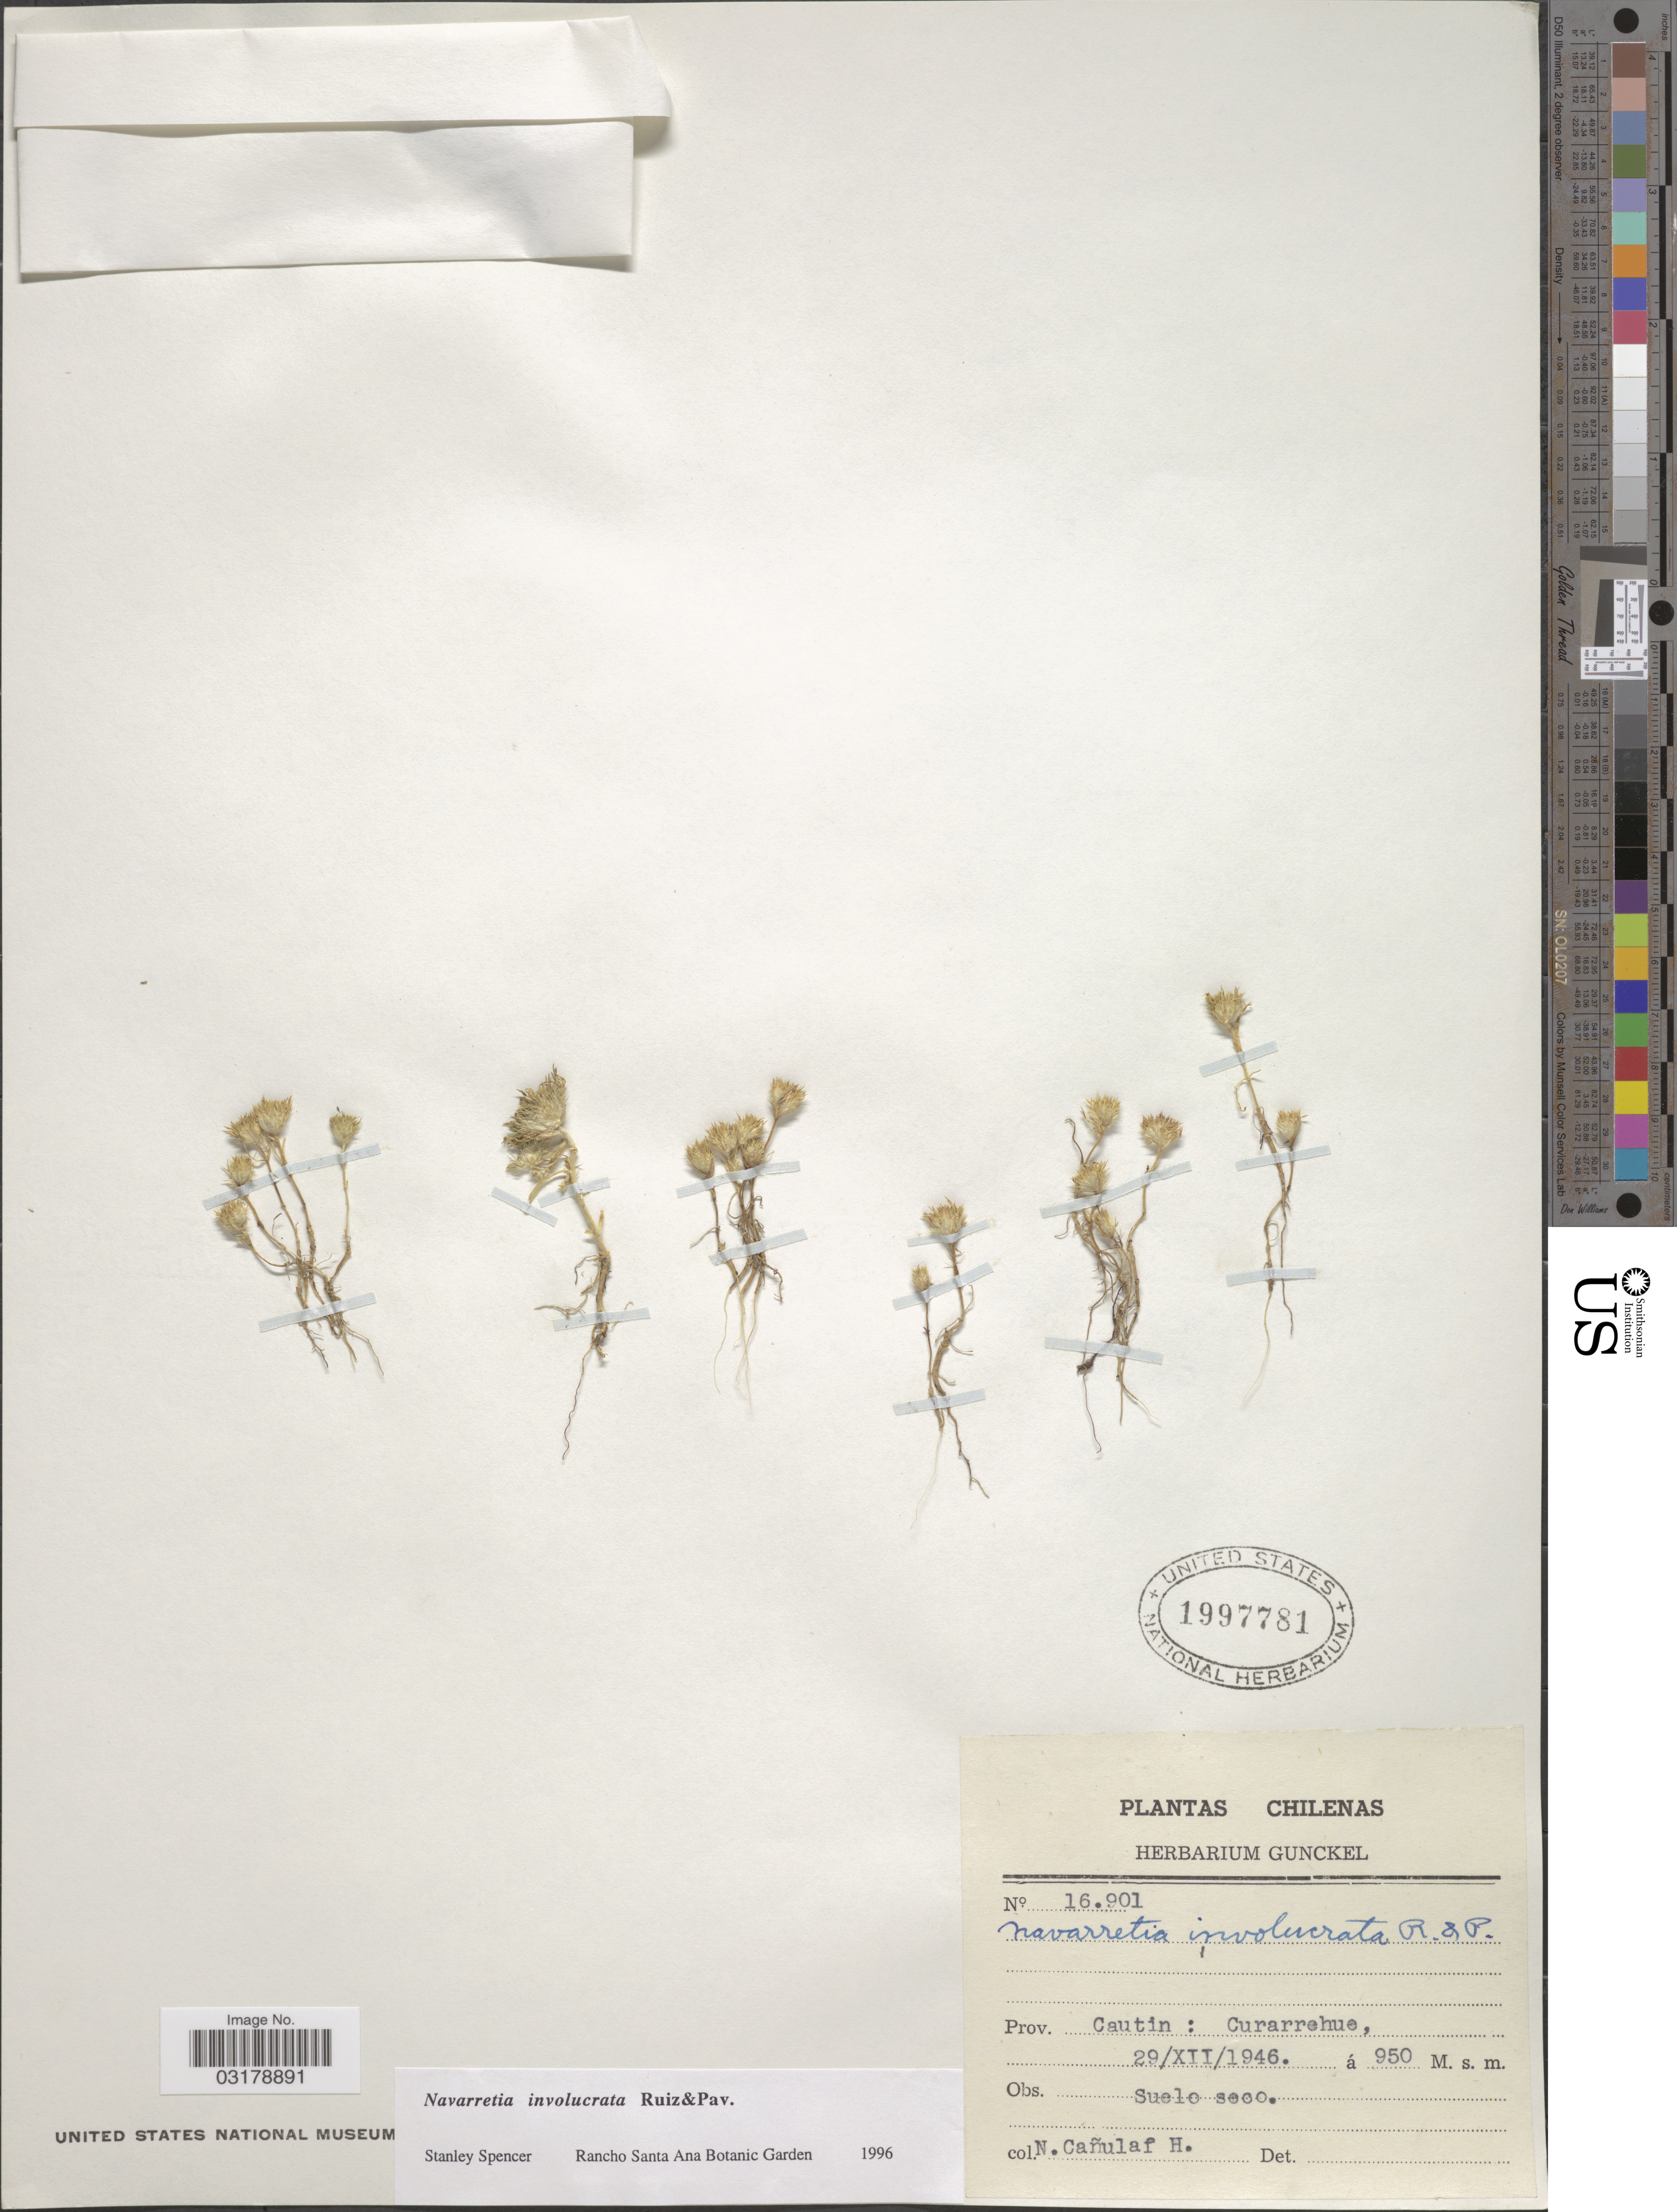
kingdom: Plantae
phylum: Tracheophyta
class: Magnoliopsida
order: Ericales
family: Polemoniaceae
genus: Navarretia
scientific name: Navarretia involucrata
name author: Ruiz & Pav.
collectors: N. Canulaf H.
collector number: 16901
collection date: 1946-12-29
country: Chile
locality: Prov. Cautin: Curarrehue.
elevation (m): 950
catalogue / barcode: US 1997781